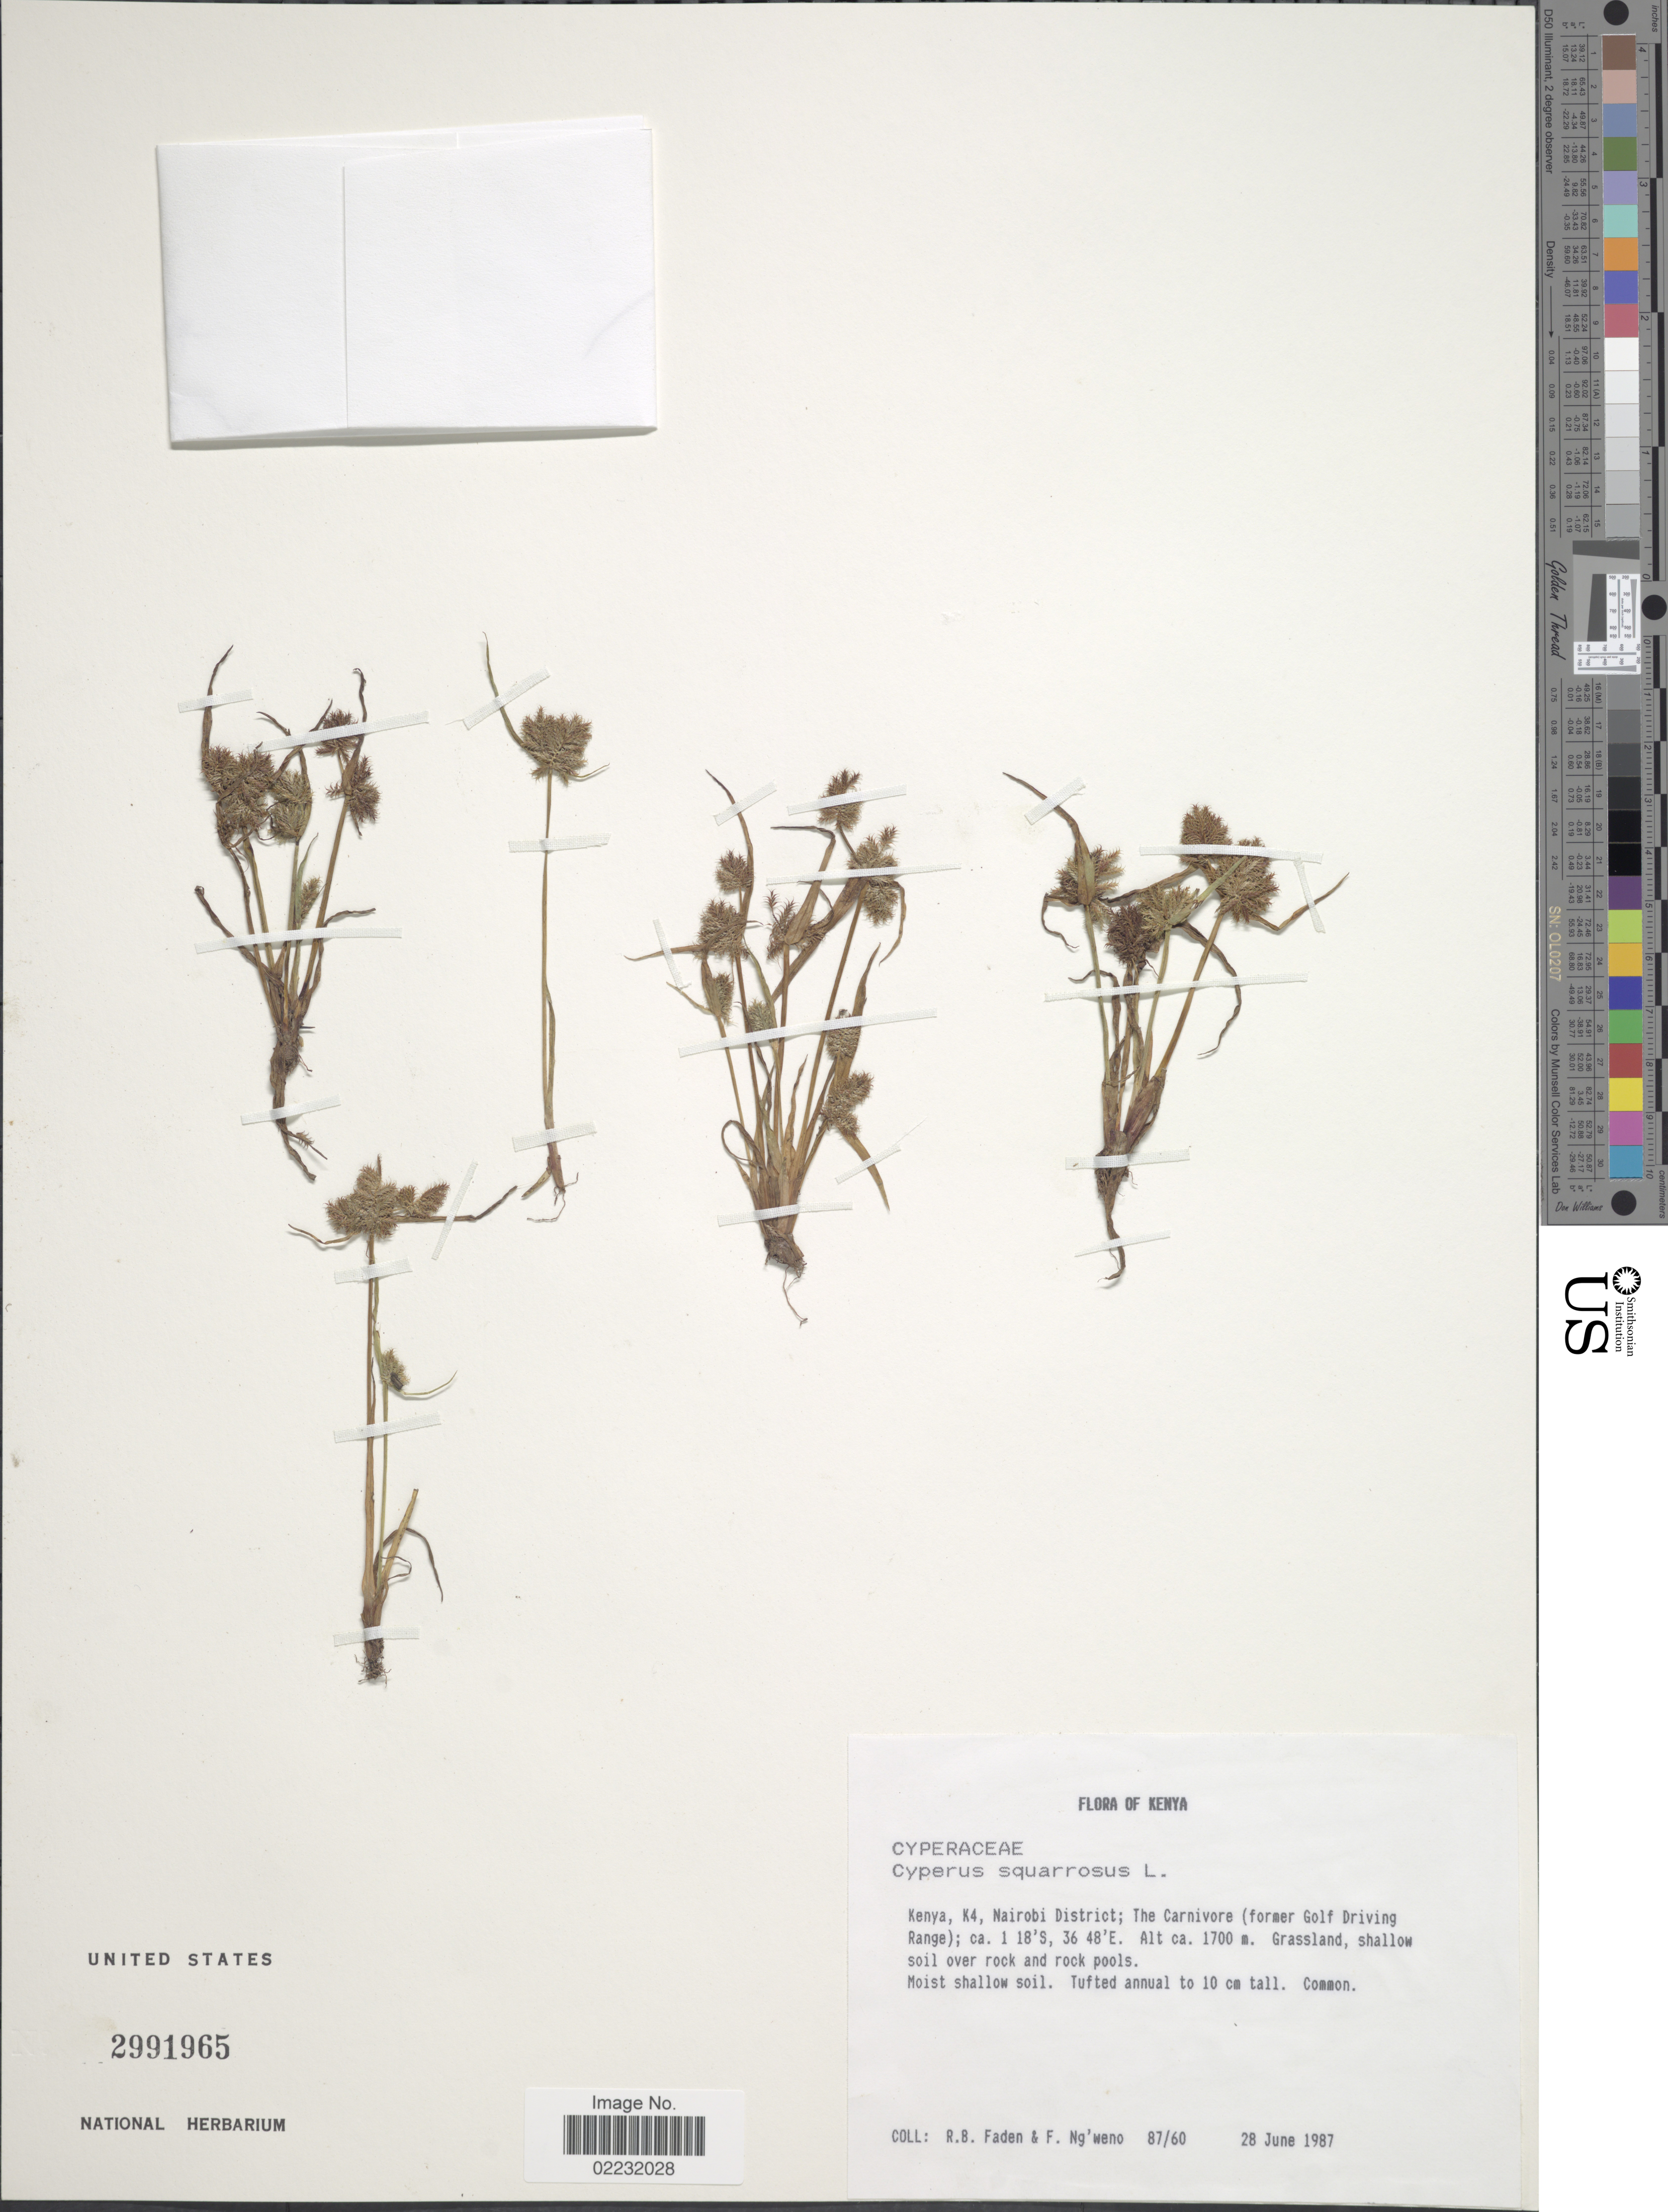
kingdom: Plantae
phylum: Tracheophyta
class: Liliopsida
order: Poales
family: Cyperaceae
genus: Cyperus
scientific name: Cyperus squarrosus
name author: L.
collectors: R. B. Faden & F. Ng'weno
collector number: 87/60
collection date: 1987-06-28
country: Kenya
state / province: Nairobi Area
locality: Kenya, K4, Nairobi District; The Carnivore (former Golf Driving Range), grassland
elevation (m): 1700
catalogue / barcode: US 2991965